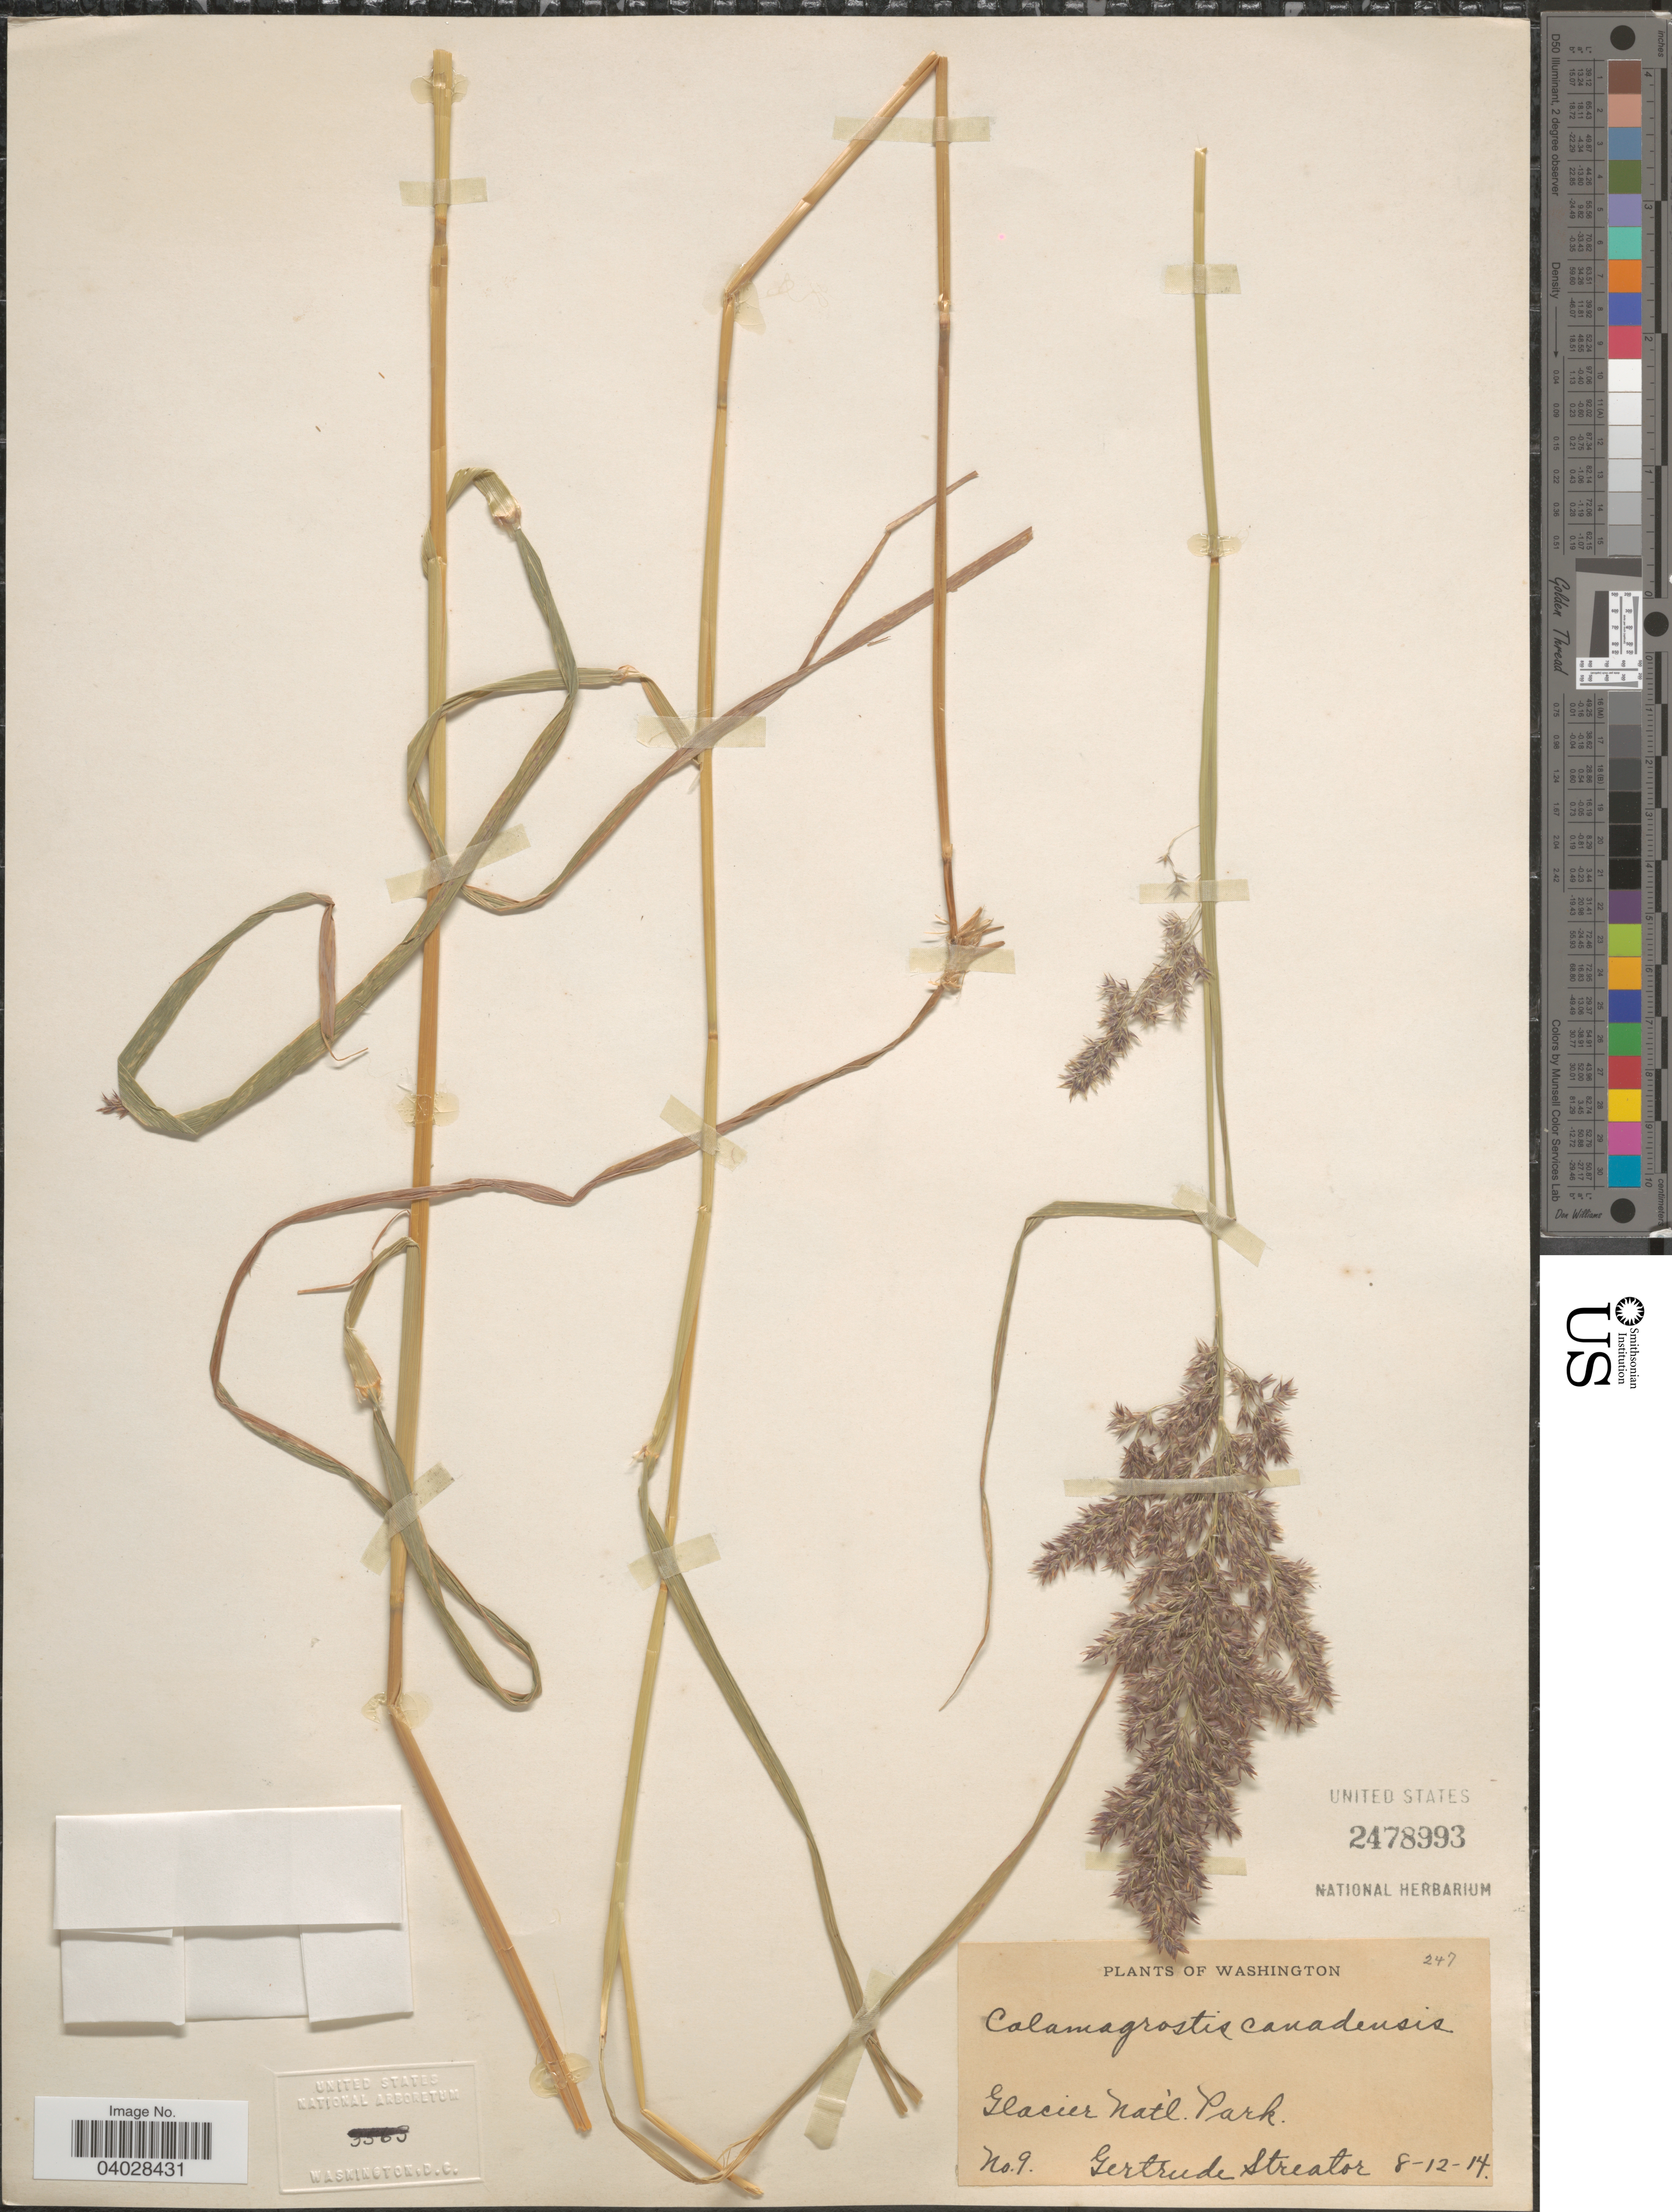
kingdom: Plantae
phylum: Tracheophyta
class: Liliopsida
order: Poales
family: Poaceae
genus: Calamagrostis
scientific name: Calamagrostis canadensis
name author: (Michx.) P. Beauv.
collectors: G. Streator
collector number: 9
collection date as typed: Transcribed d/m/y: 12/8/14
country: United States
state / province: Washington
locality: Glacier Nat'l Park.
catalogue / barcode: US 2478993